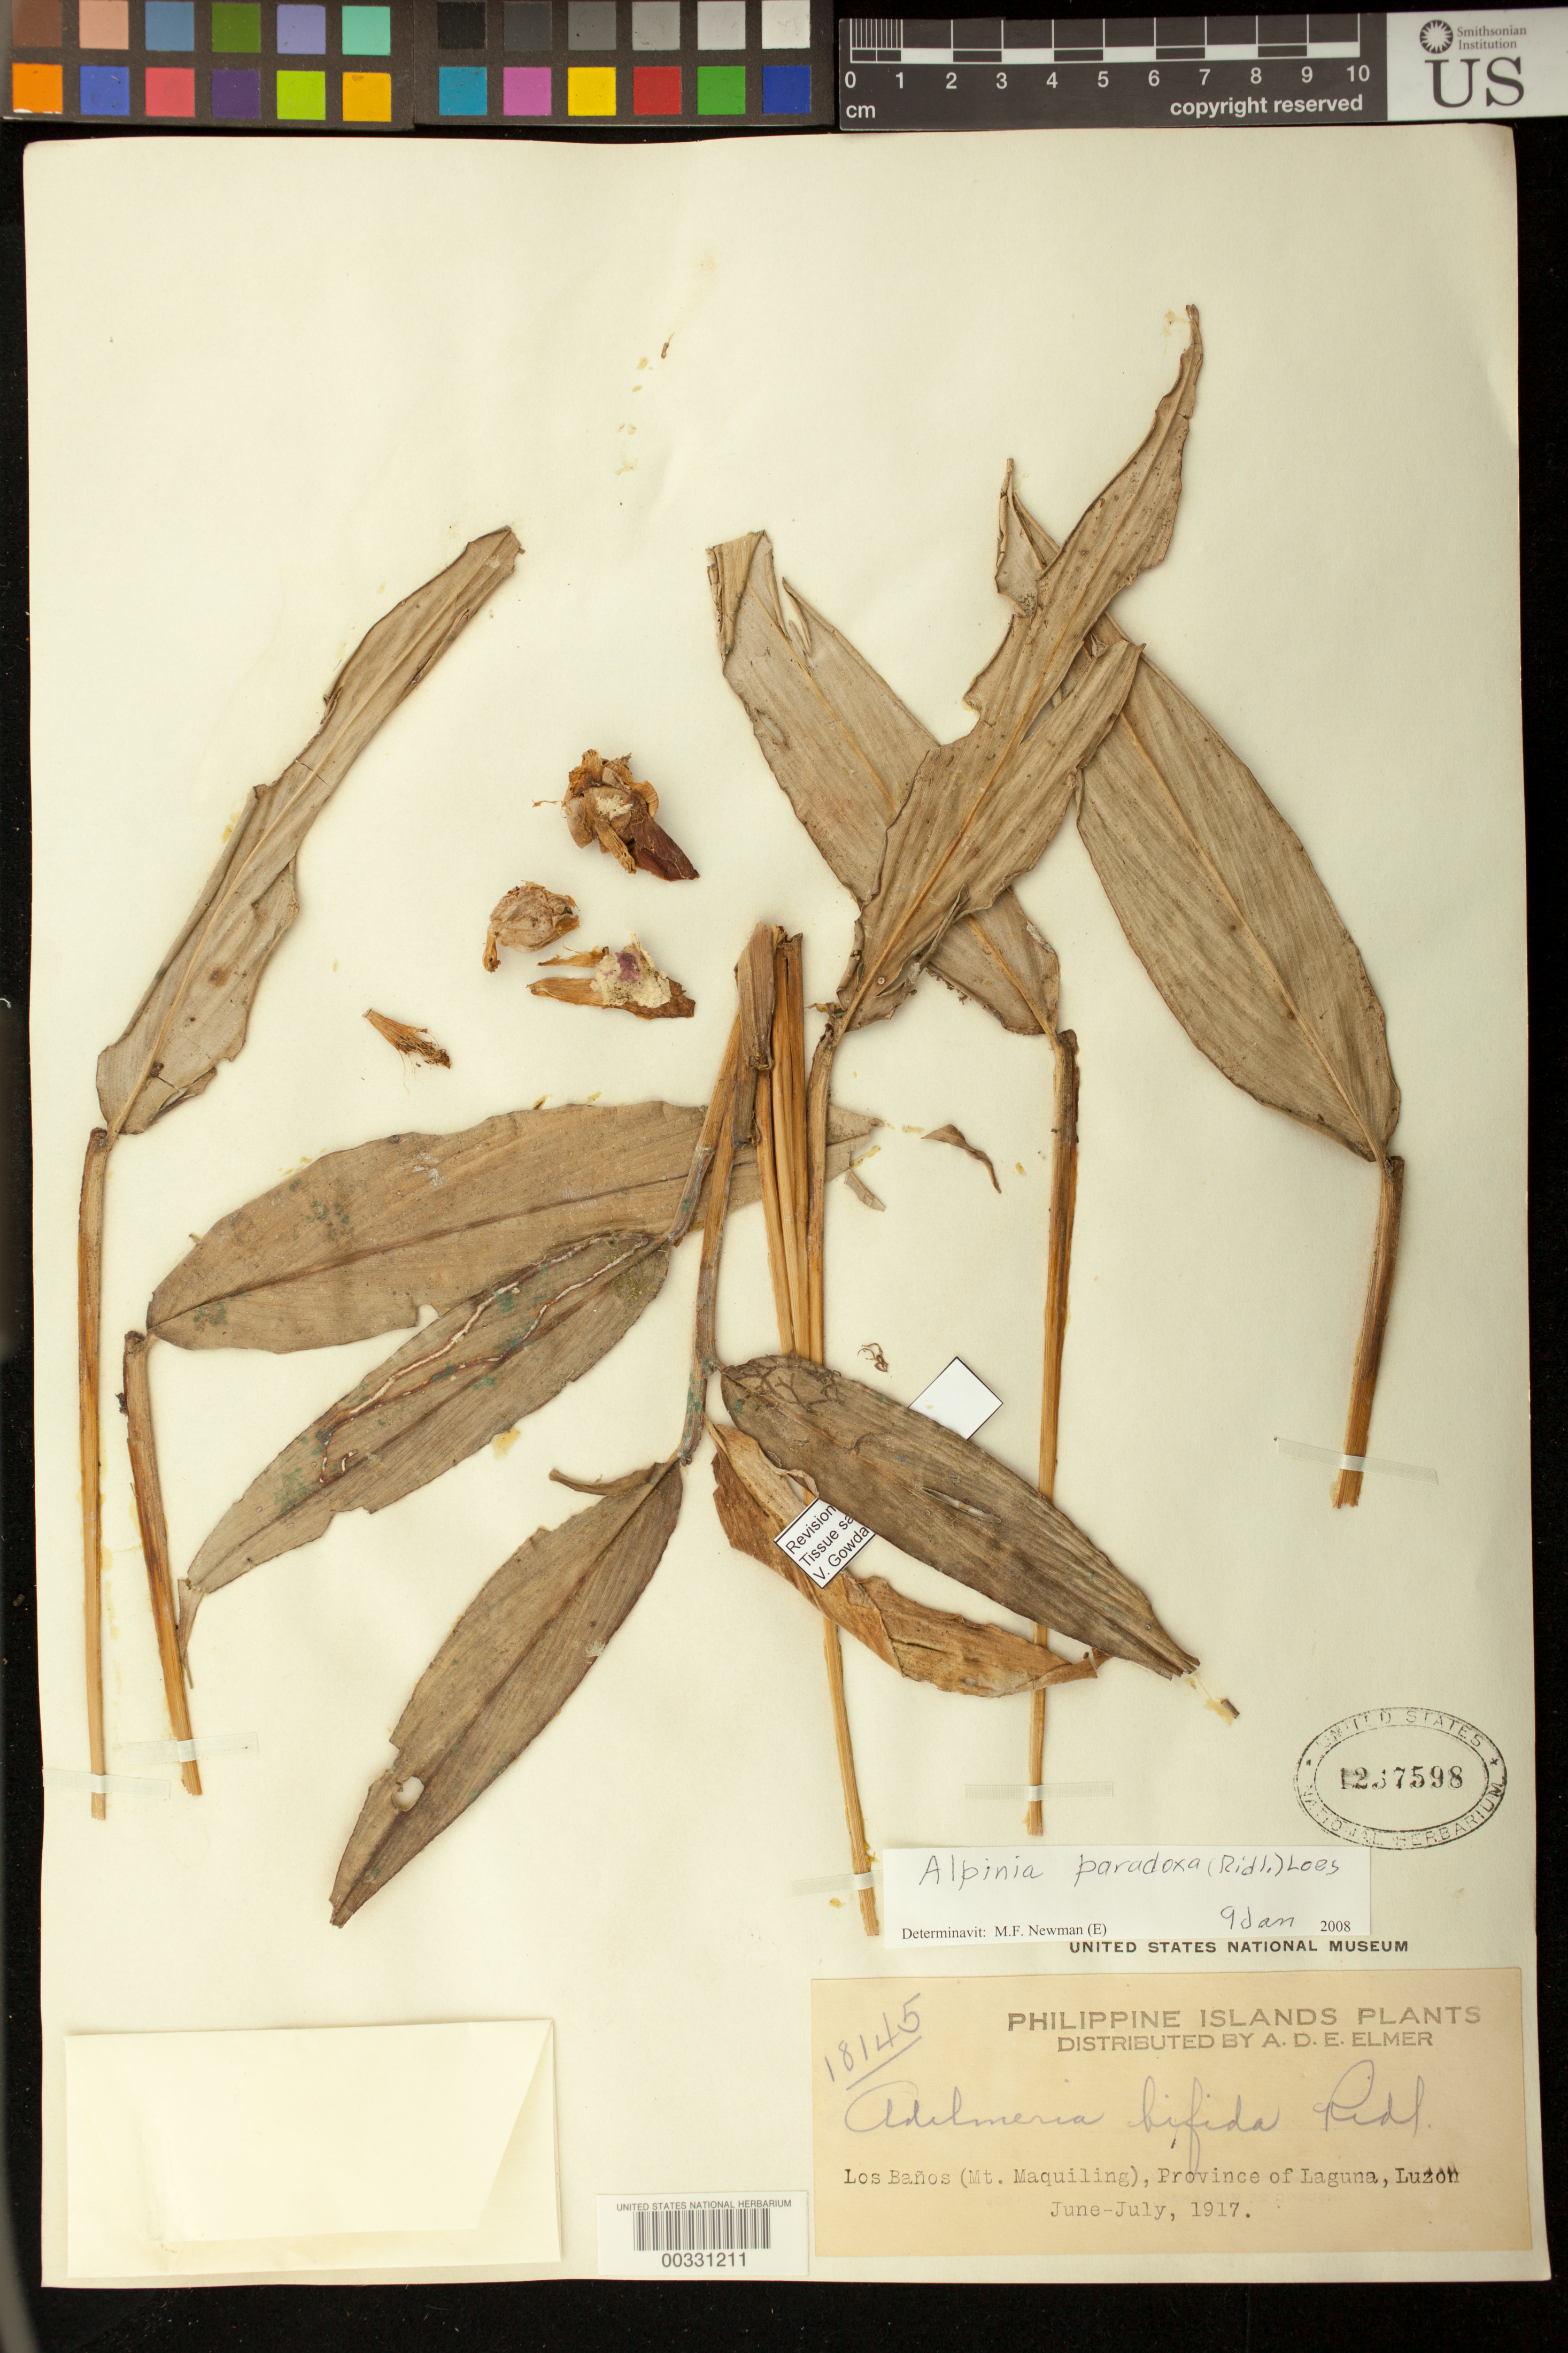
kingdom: Plantae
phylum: Tracheophyta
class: Liliopsida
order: Zingiberales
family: Zingiberaceae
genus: Alpinia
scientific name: Alpinia paradoxa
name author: (Ridl.) Loes.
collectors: A. D. E. Elmer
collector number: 18145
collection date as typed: Jun 1917 to -- Jul 1917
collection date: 1917-06/1917-07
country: Philippines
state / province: Calabarzon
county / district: Laguna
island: Luzon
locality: Los banos (mt maquiling)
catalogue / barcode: US 1237598